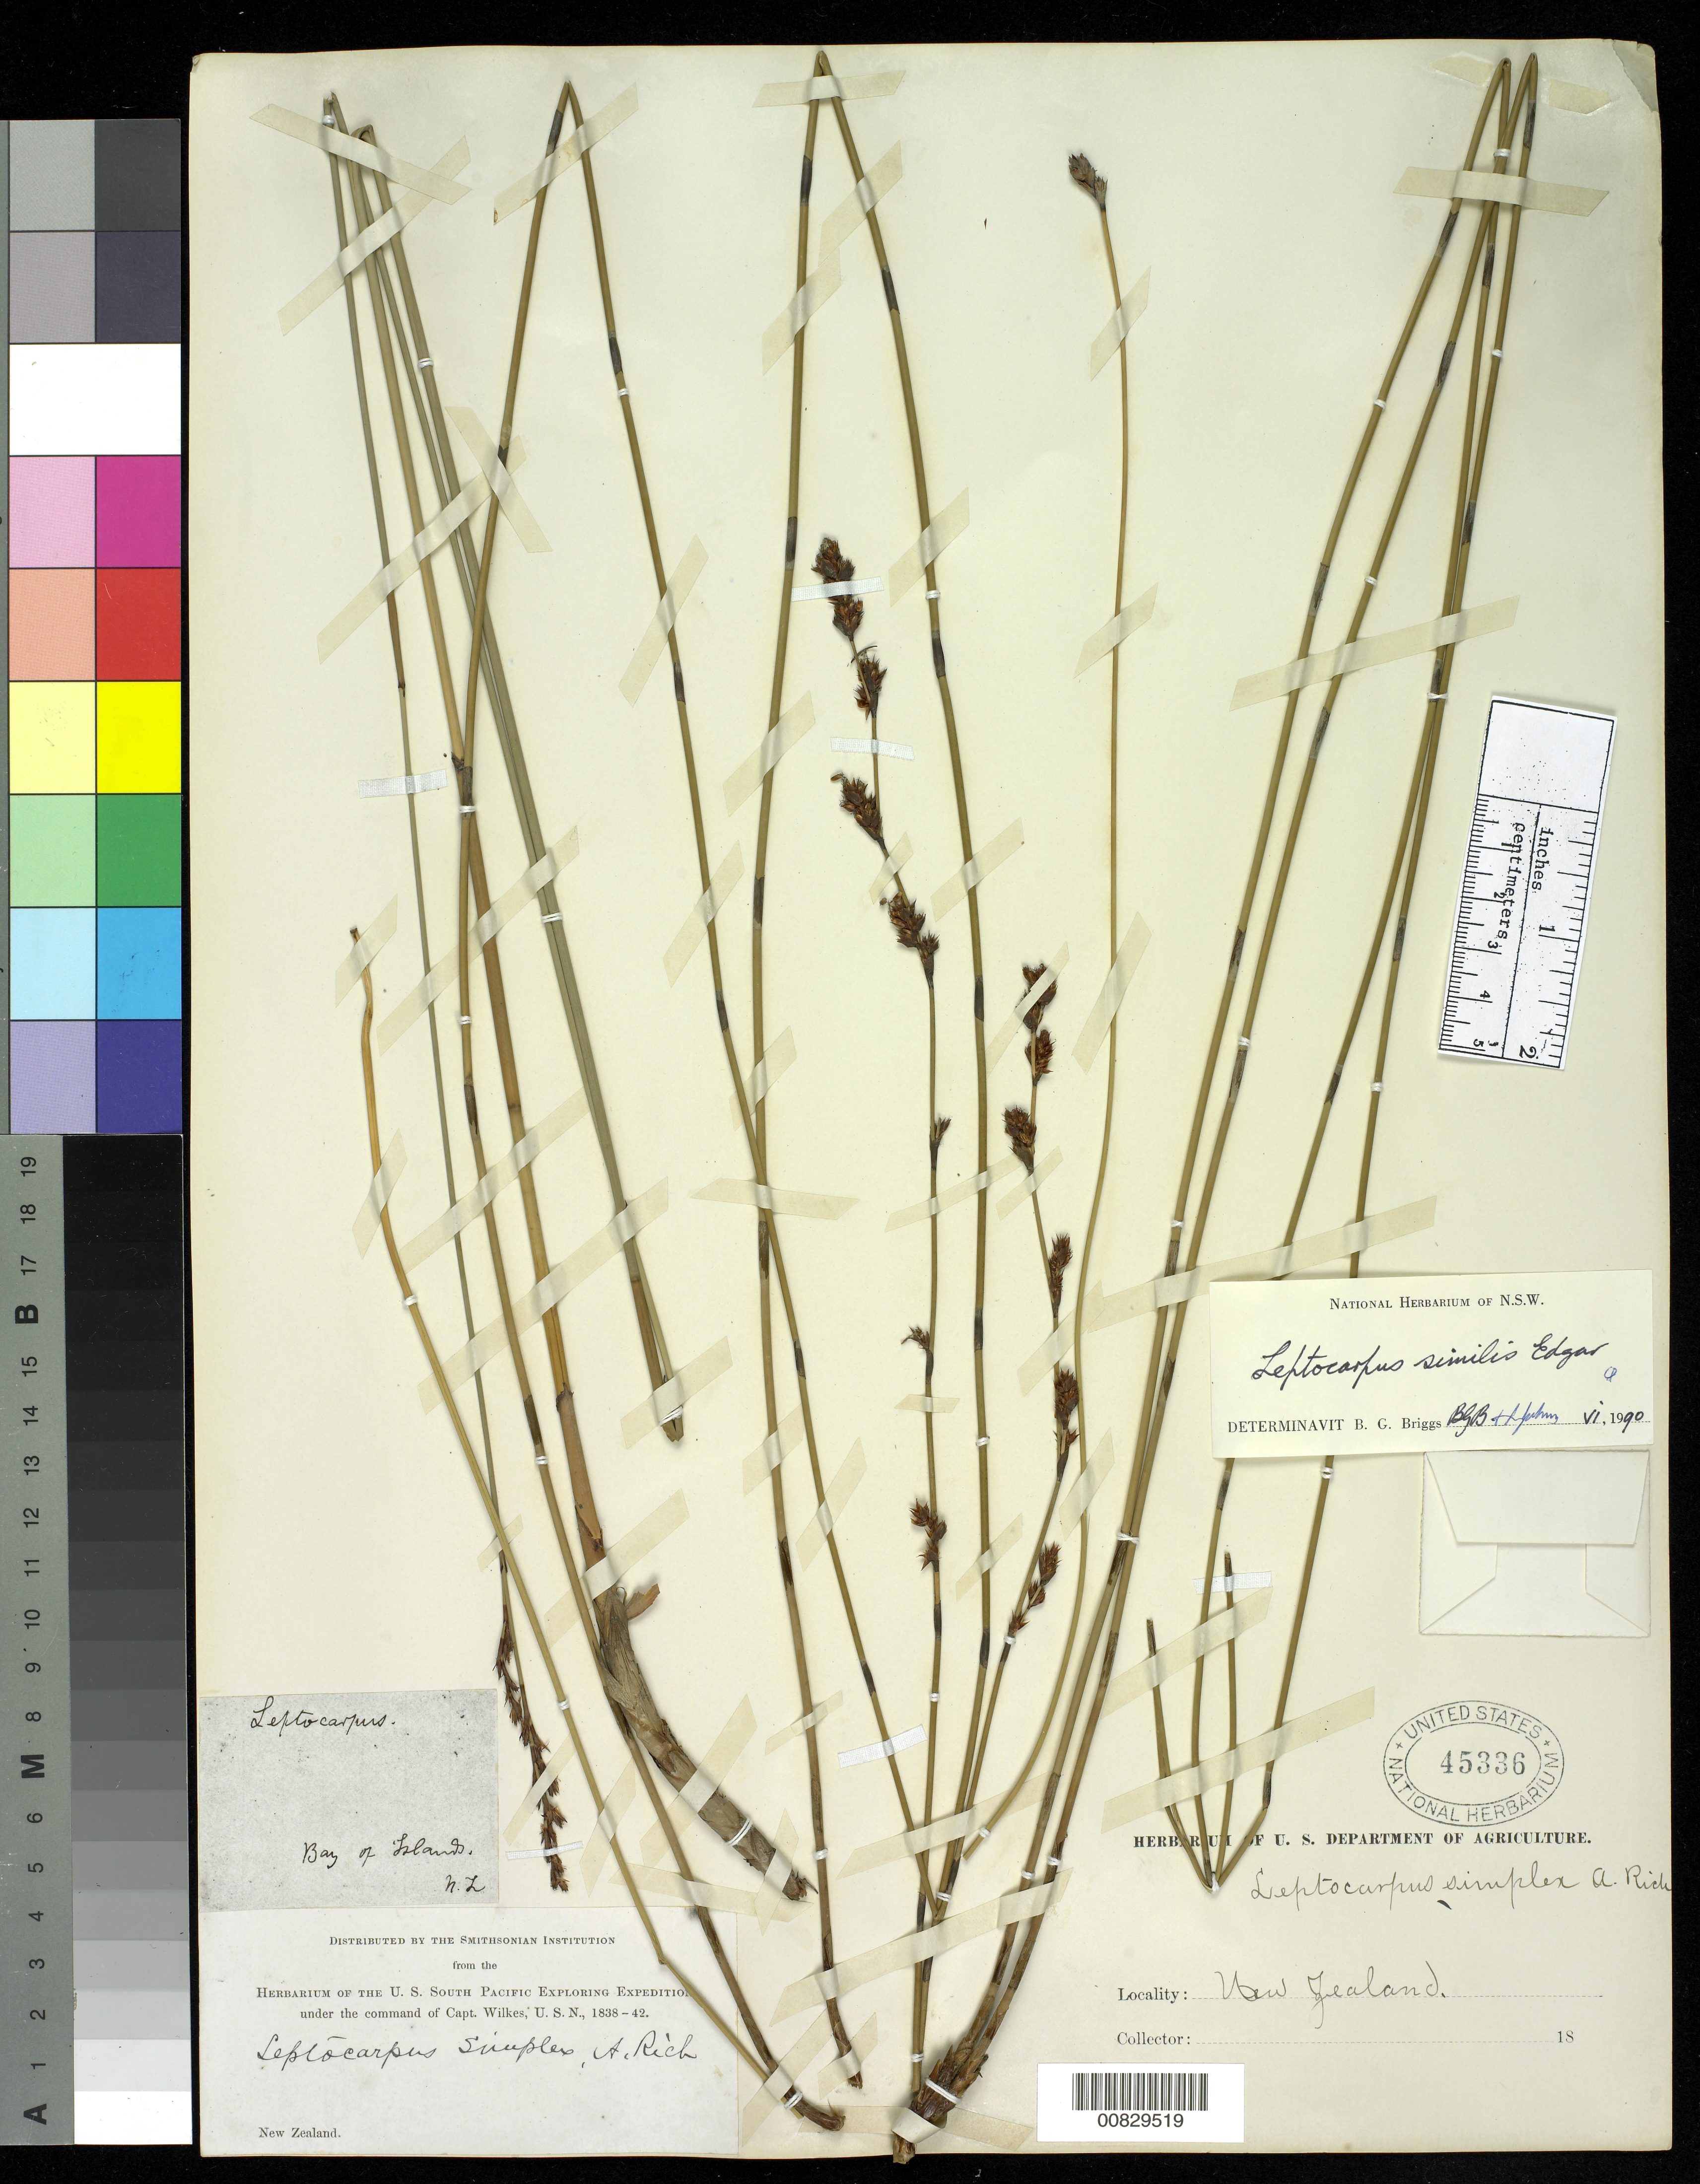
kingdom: Plantae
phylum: Tracheophyta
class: Liliopsida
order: Poales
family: Restionaceae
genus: Leptocarpus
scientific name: Leptocarpus similis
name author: Edgar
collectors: Wilkes Explor. Exped.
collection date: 1838/1842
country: New Zealand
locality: Bay of Islands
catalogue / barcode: US 45336